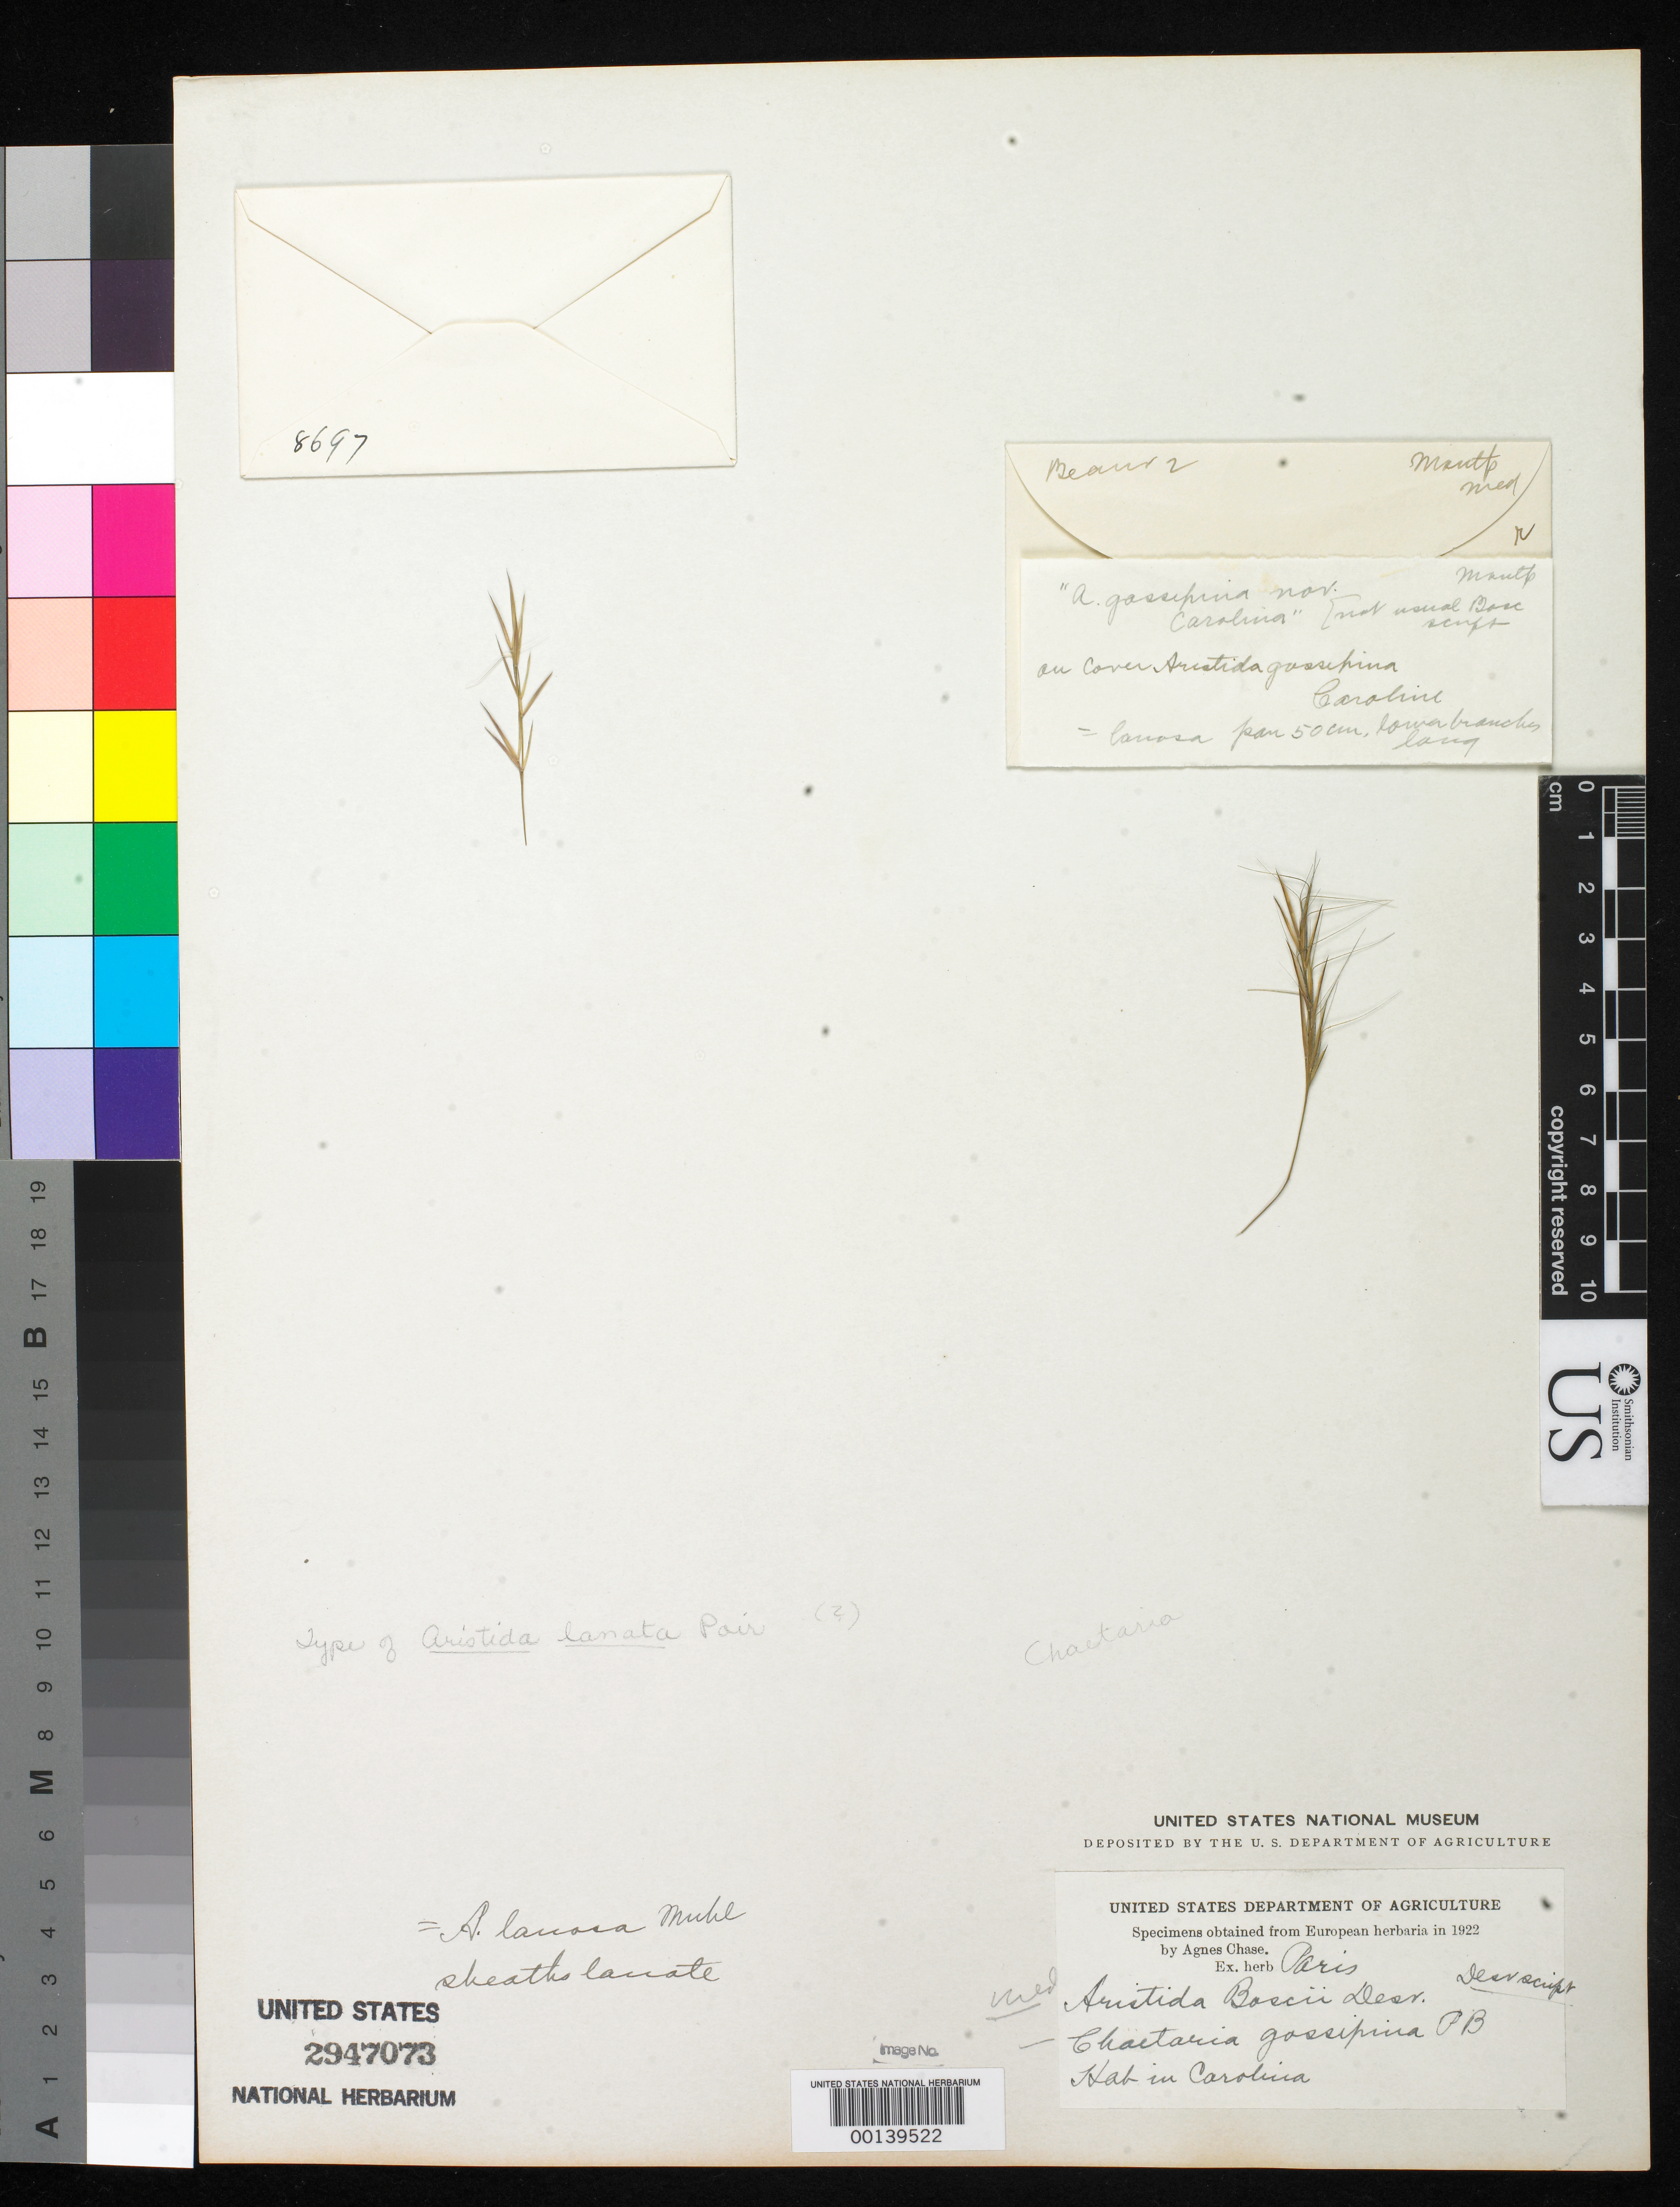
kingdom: Plantae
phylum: Tracheophyta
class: Liliopsida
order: Poales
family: Poaceae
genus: Aristida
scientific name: Aristida lanata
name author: Poir. in Lam.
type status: Type Collection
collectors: L. A. G. Bosc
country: United States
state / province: North Carolina / South Carolina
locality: "Carolina"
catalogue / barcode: US 2947073